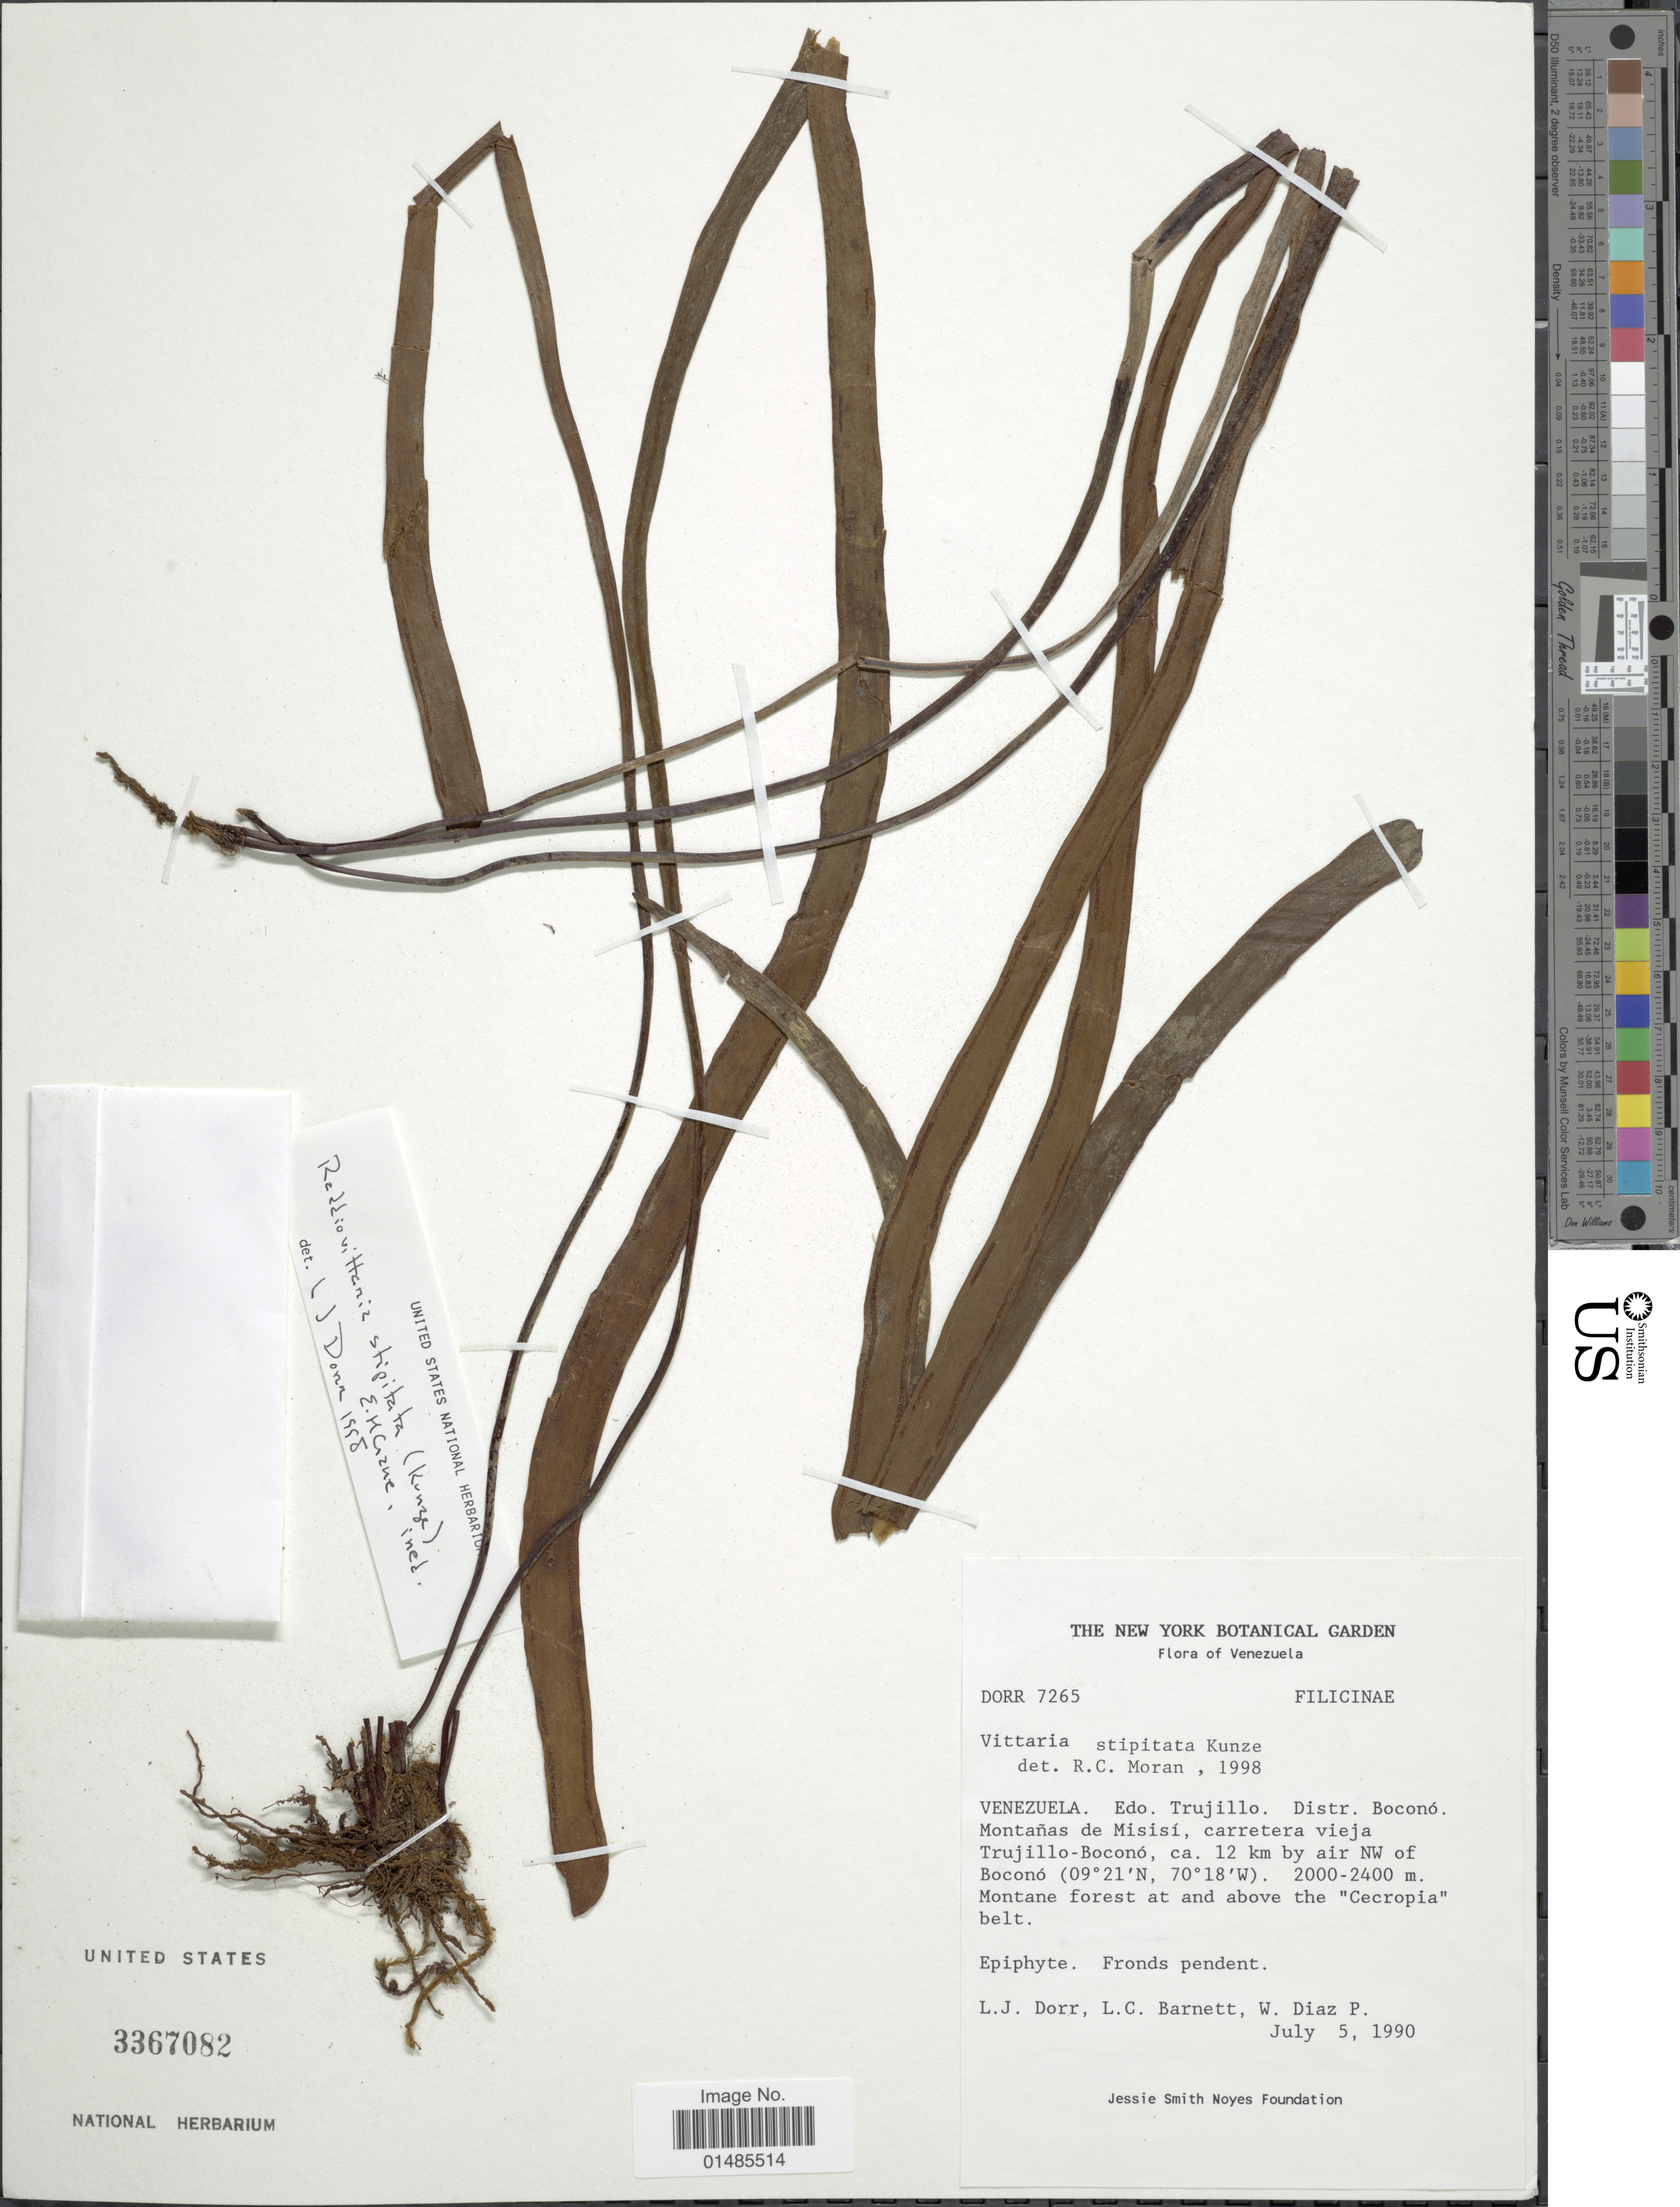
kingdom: Plantae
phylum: Tracheophyta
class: Polypodiopsida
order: Polypodiales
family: Pteridaceae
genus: Radiovittaria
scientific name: Radiovittaria stipitata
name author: (Kunze) E.H. Crane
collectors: L. J. Dorr, L. C. Barnett & W. Díaz P.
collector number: DORR 7265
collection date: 1990-07-05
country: Venezuela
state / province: Trujillo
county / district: Boconó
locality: Montañas de Misisí, carretera vieja Trujillo-Boconó, ca. 12 km by air NW of Boconó.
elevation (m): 2000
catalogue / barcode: US 3367082